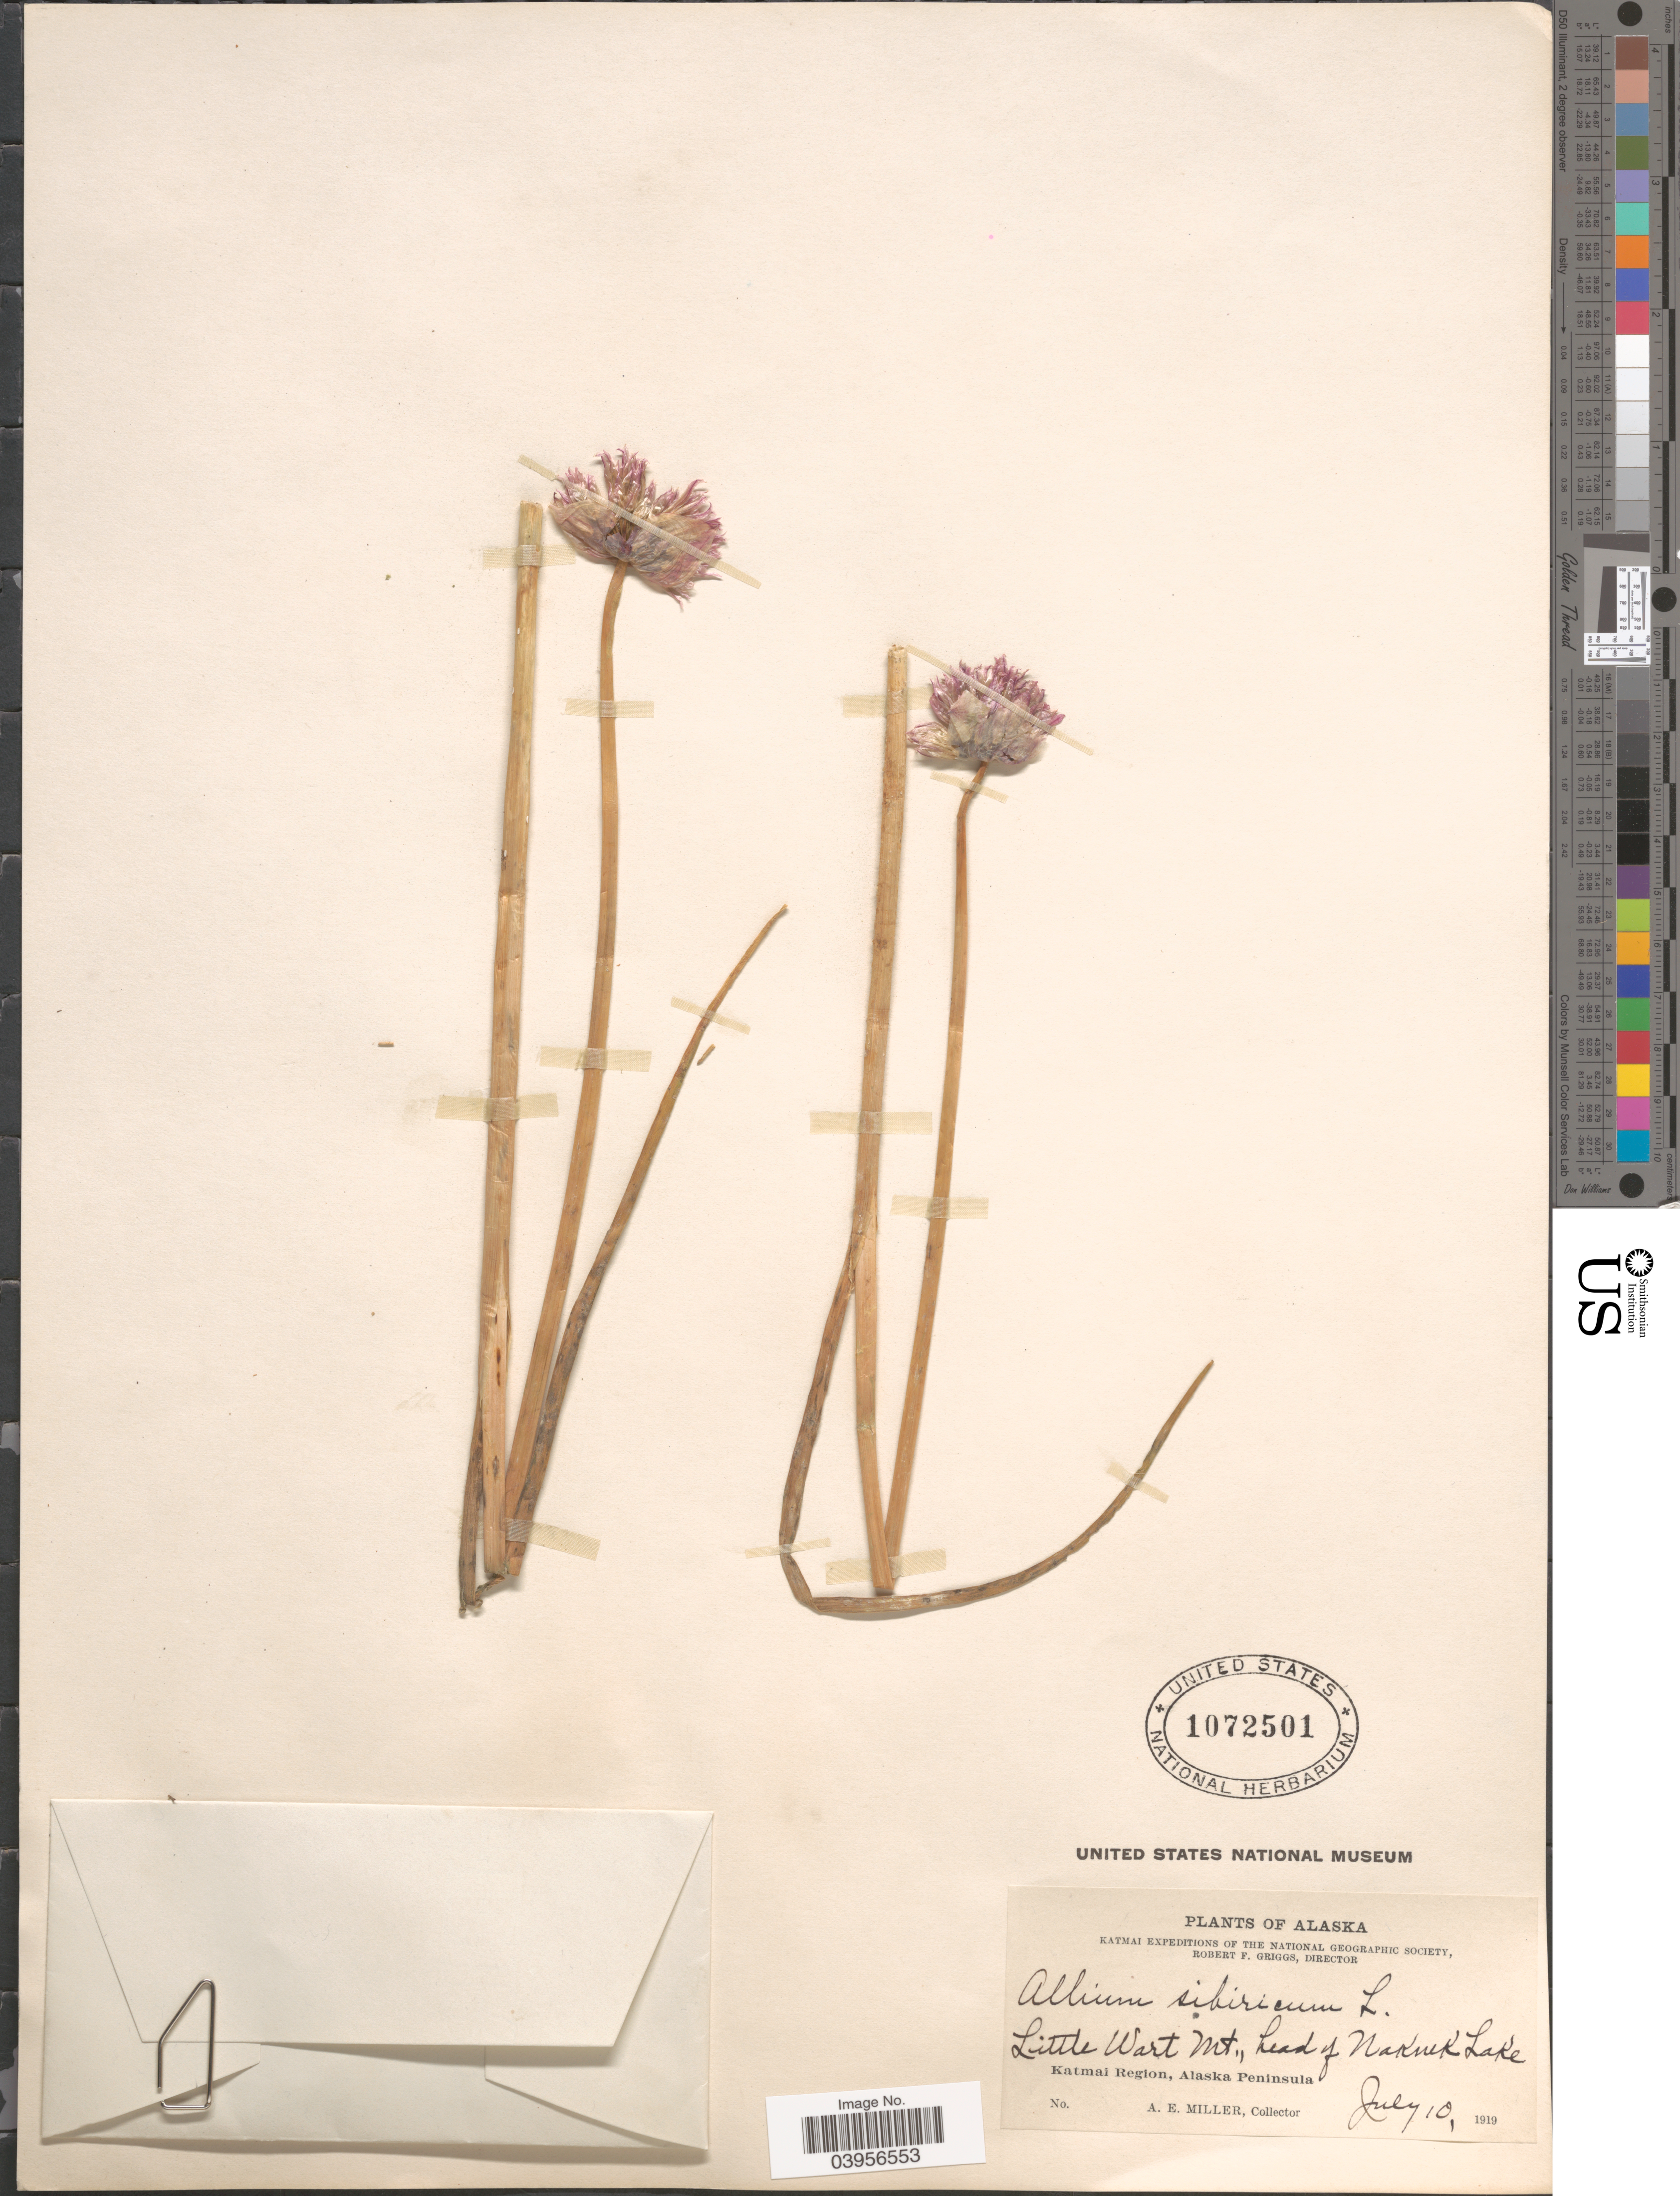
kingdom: Plantae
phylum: Tracheophyta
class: Liliopsida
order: Asparagales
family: Amaryllidaceae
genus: Allium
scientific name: Allium schoenoprasum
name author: L.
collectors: A. E. Miller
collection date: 1919-07-10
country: United States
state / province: Alaska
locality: Little Wart Mt., head of Naknek Lake. Katmai Region, Alaska Peninsula.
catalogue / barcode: US 1072501